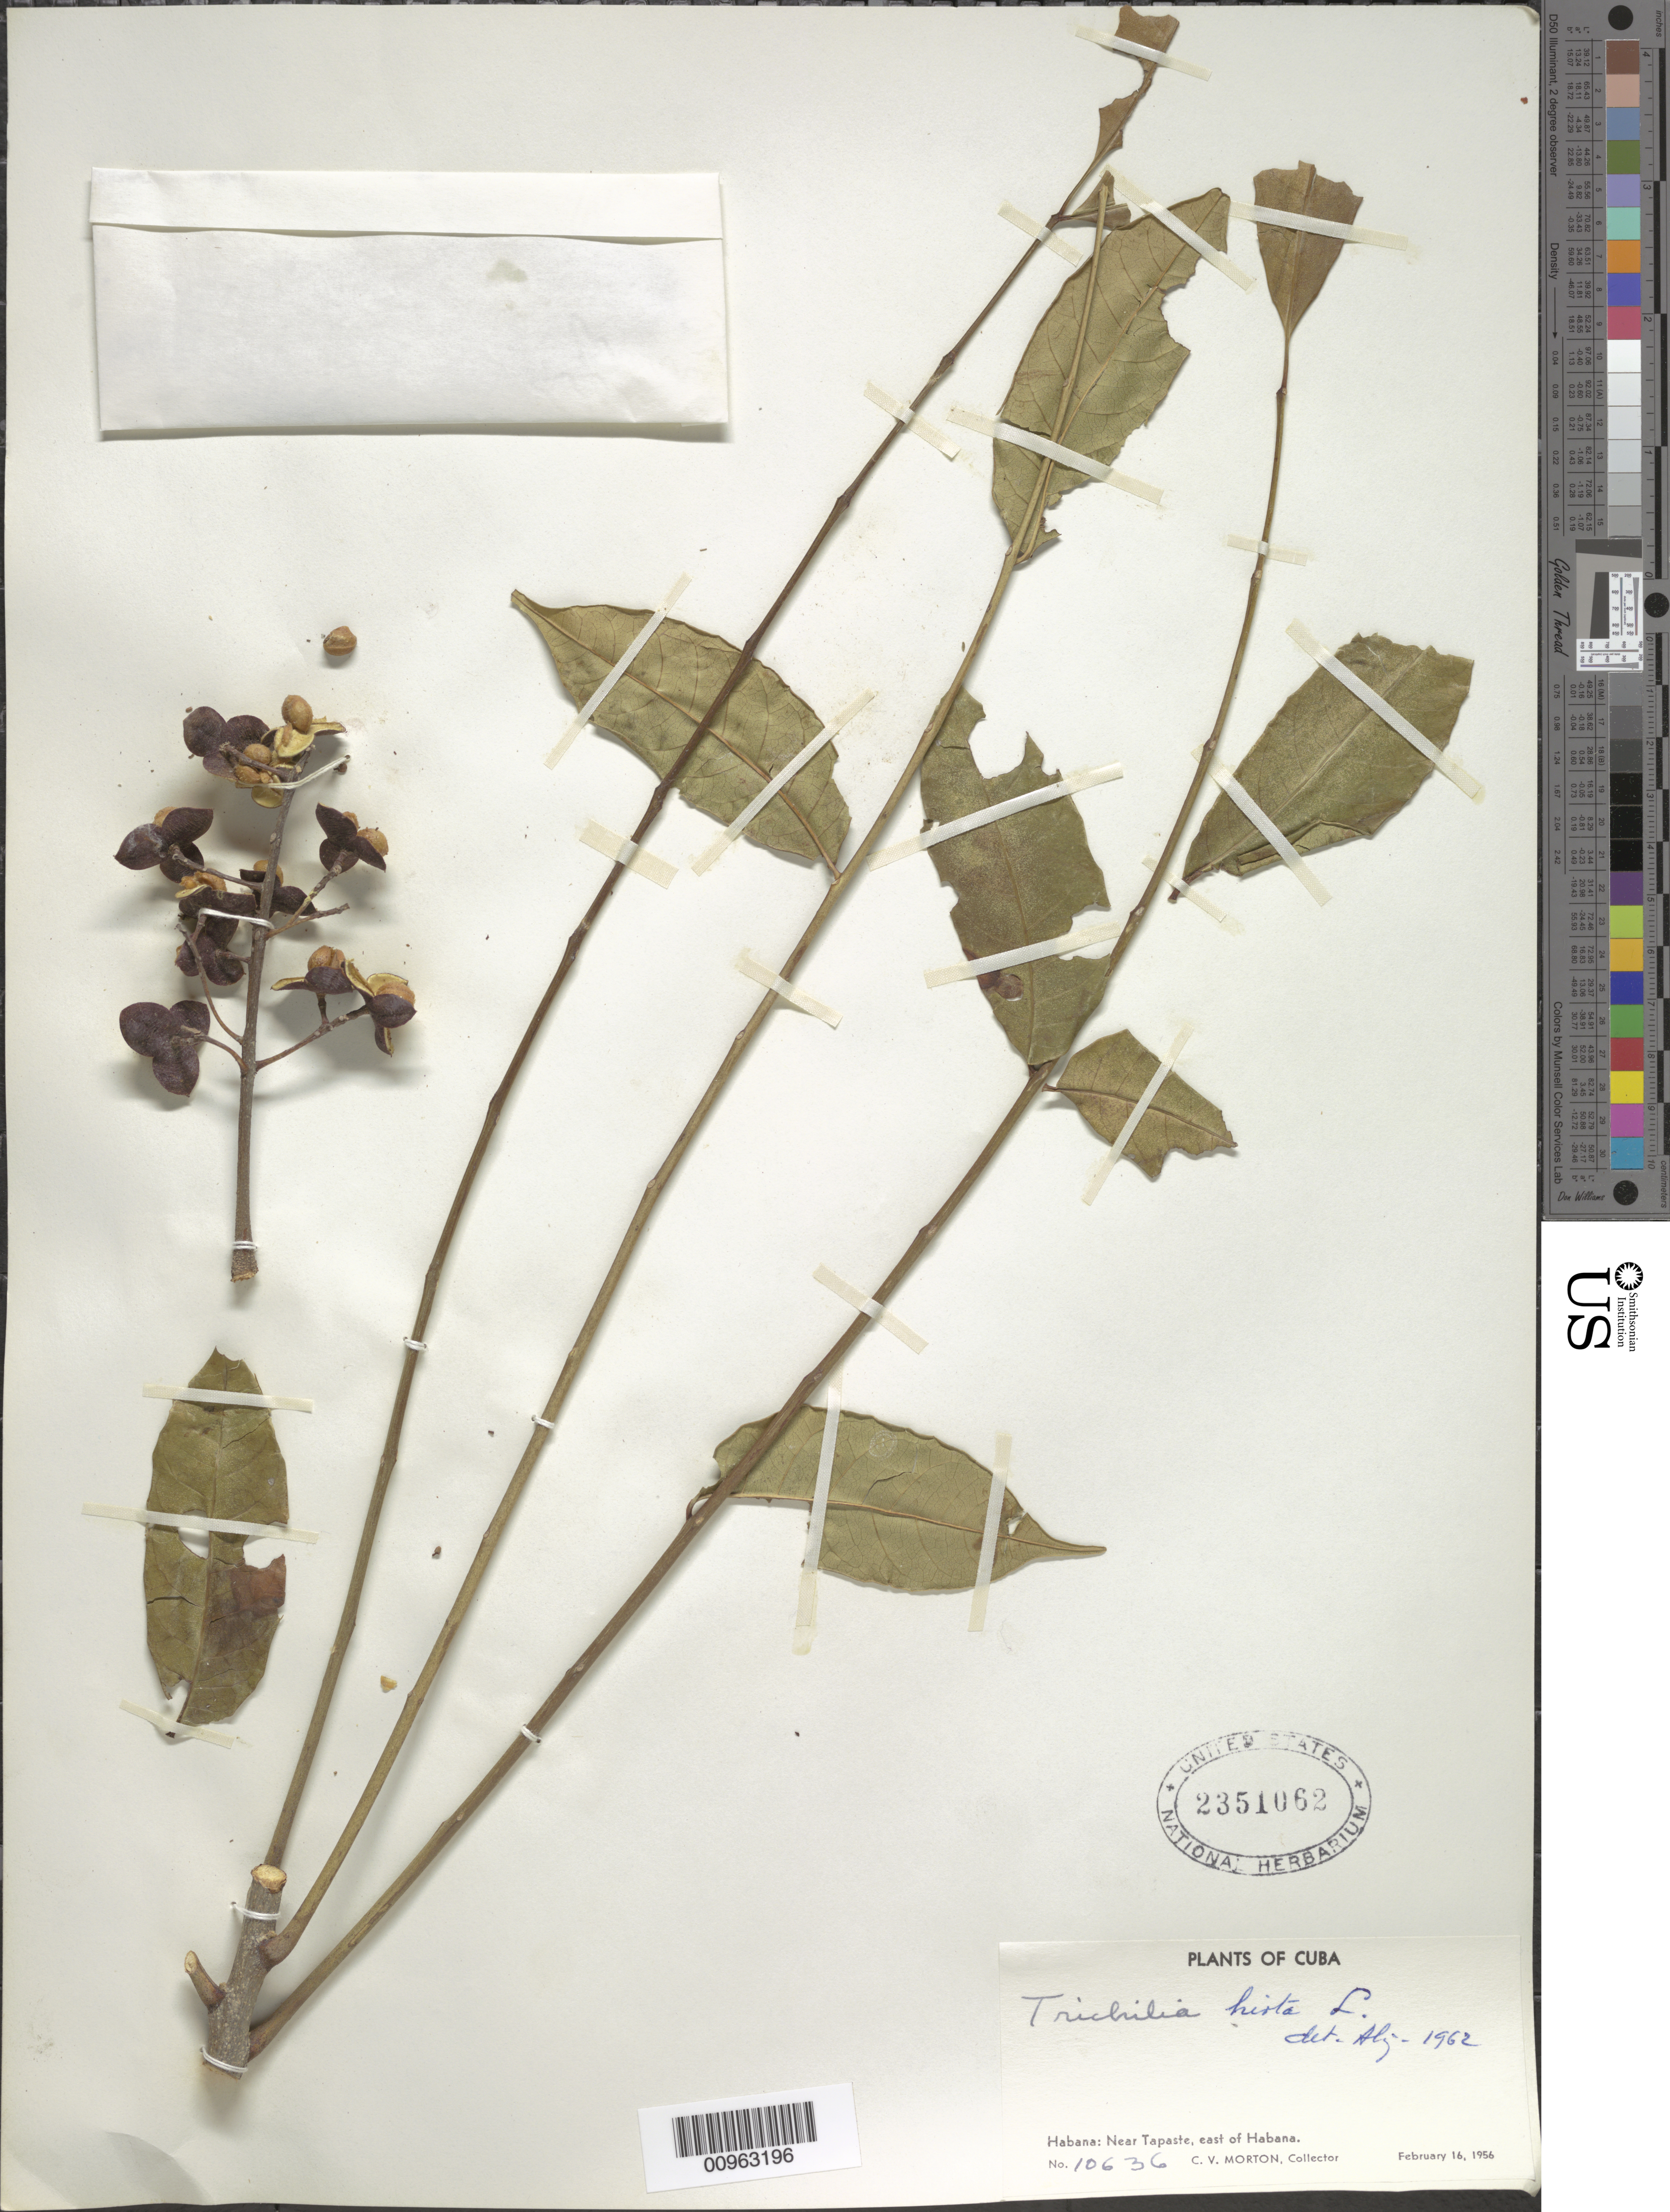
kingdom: Plantae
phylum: Tracheophyta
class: Magnoliopsida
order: Sapindales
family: Meliaceae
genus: Trichilia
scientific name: Trichilia hirta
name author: L.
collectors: C. V. Morton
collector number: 10636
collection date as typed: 16 Feb 1956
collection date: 1956-02-16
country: Cuba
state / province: La Habana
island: Cuba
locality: Near Tapaste, E of Habana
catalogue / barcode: US 2351062